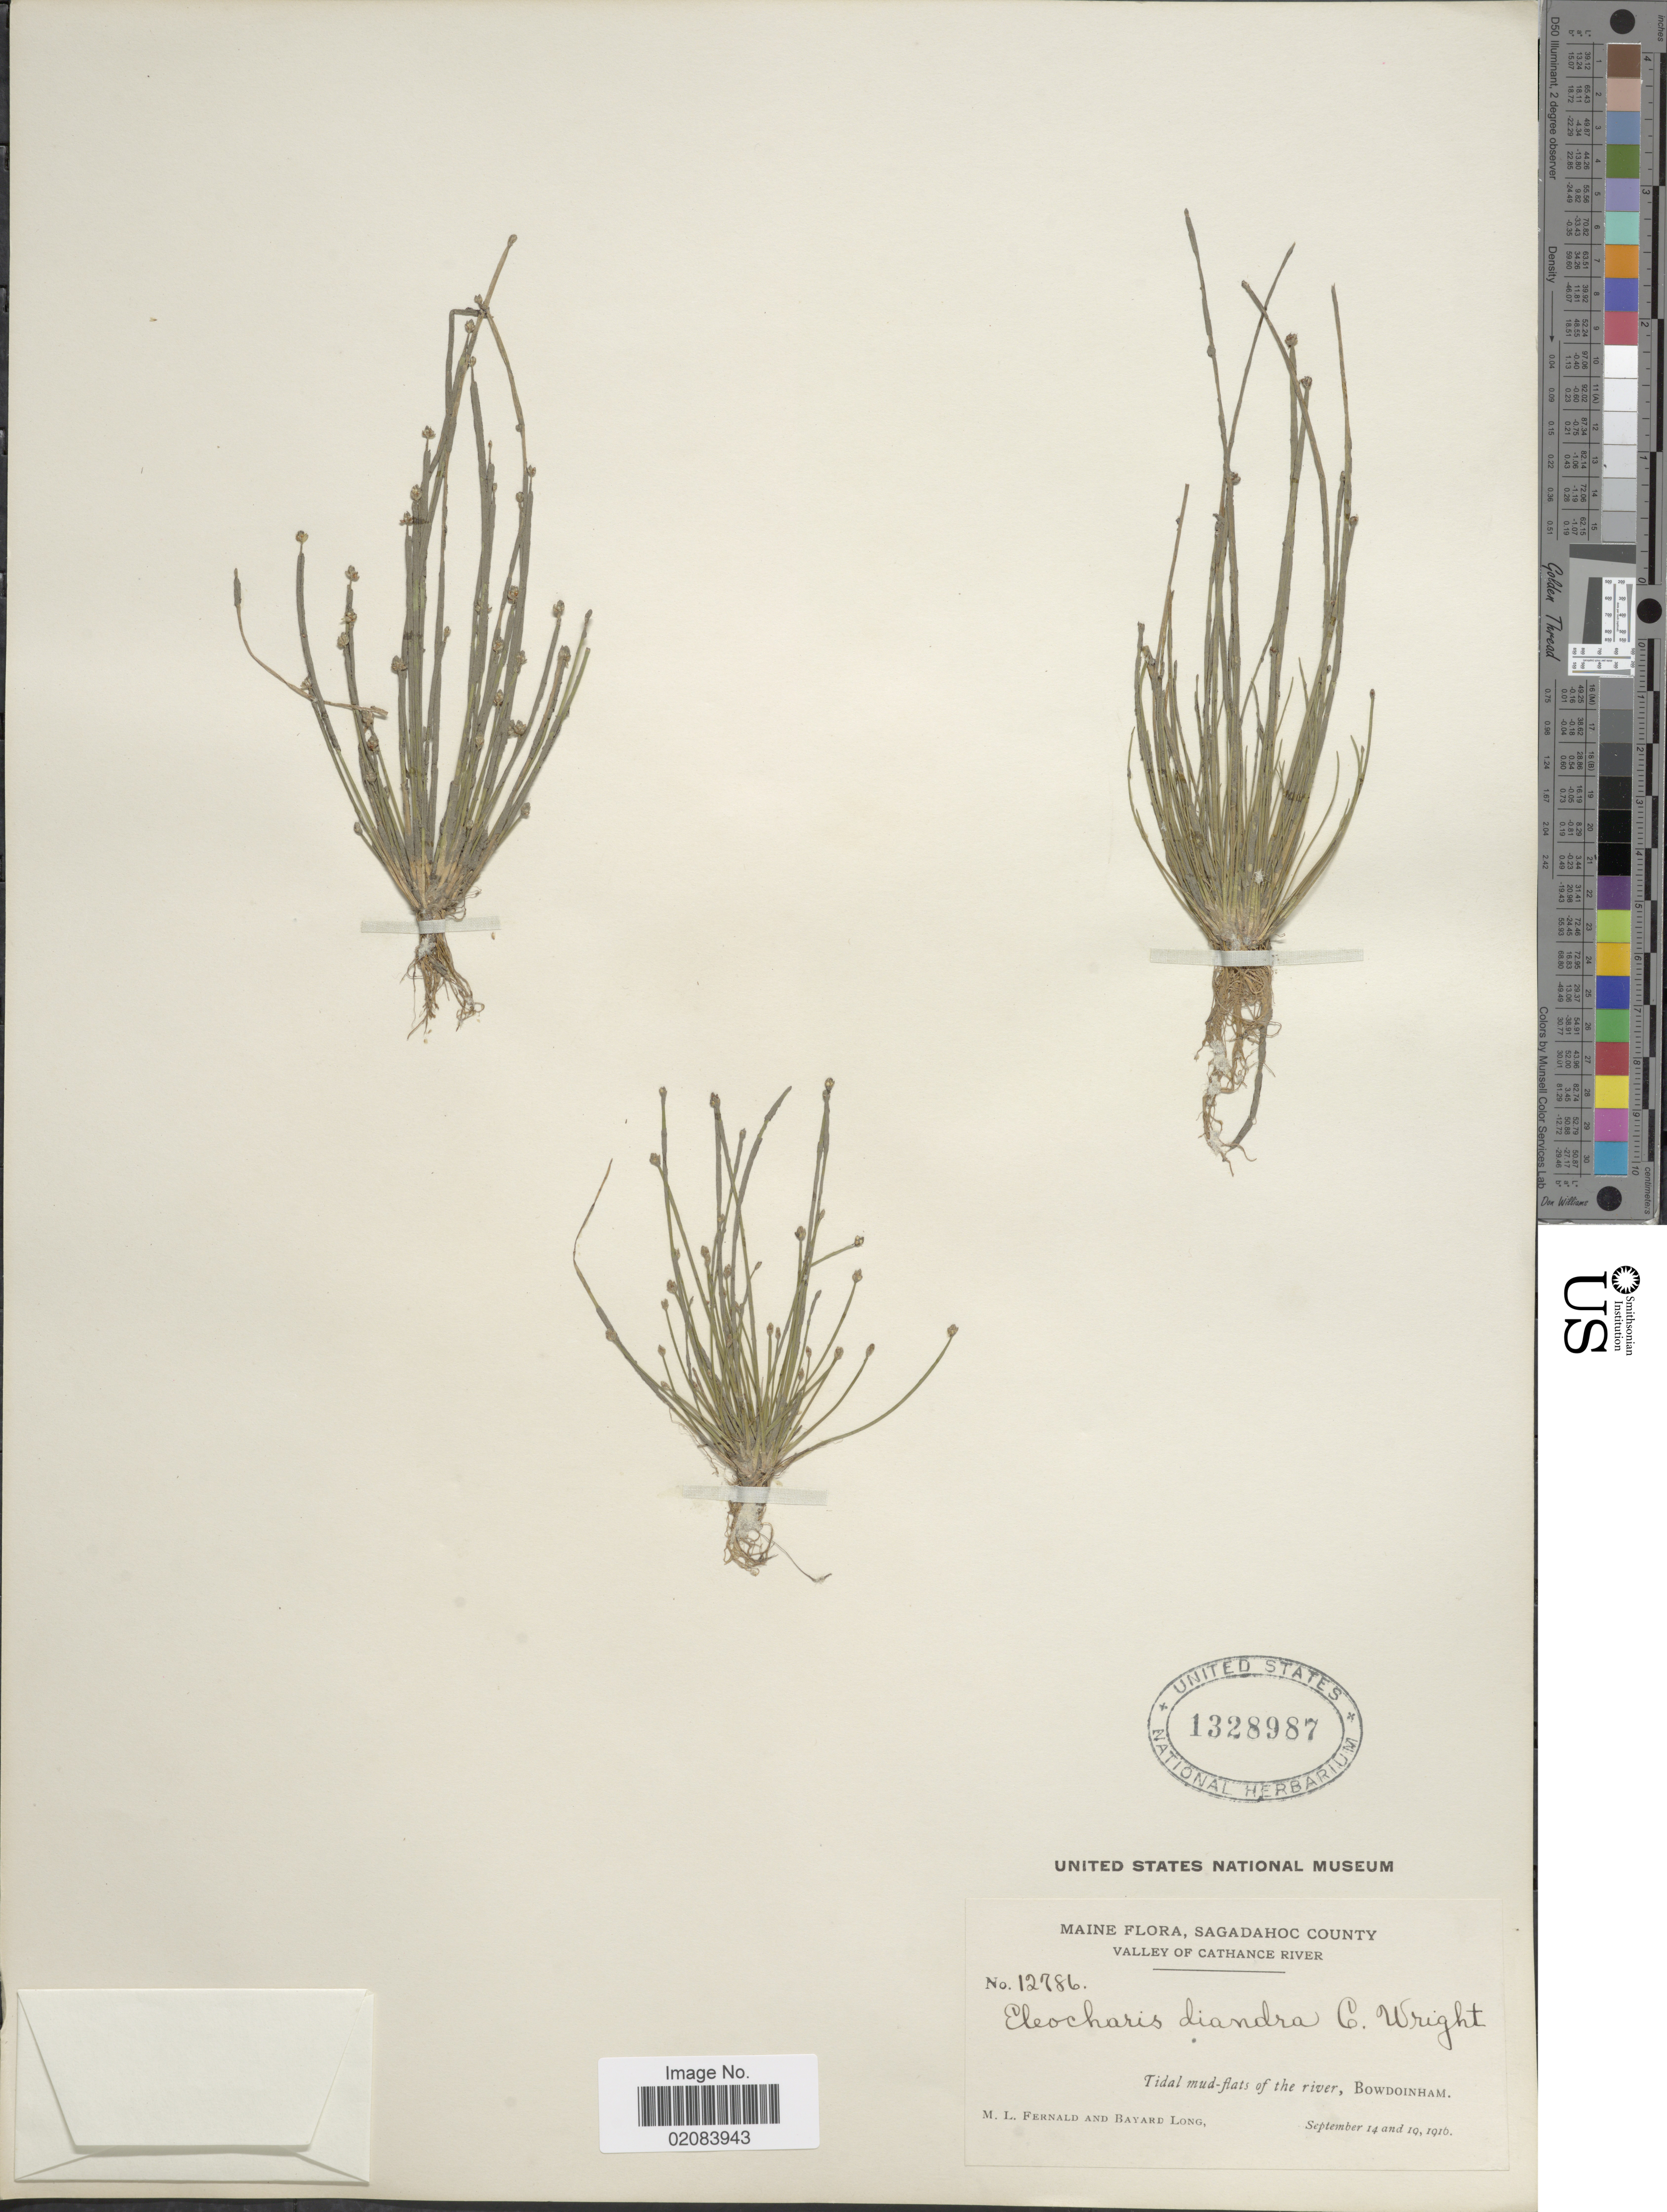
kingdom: Plantae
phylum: Tracheophyta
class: Liliopsida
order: Poales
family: Cyperaceae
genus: Eleocharis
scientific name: Eleocharis ovata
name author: (Roth) Roem. & Schult.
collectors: M. L. Fernald & B. Long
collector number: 12786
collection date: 1916-09-14/1916-09-19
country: United States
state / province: Maine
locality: Sagadahoc County. Valley of Cathance River. Bowdoinham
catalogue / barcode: US 1328987